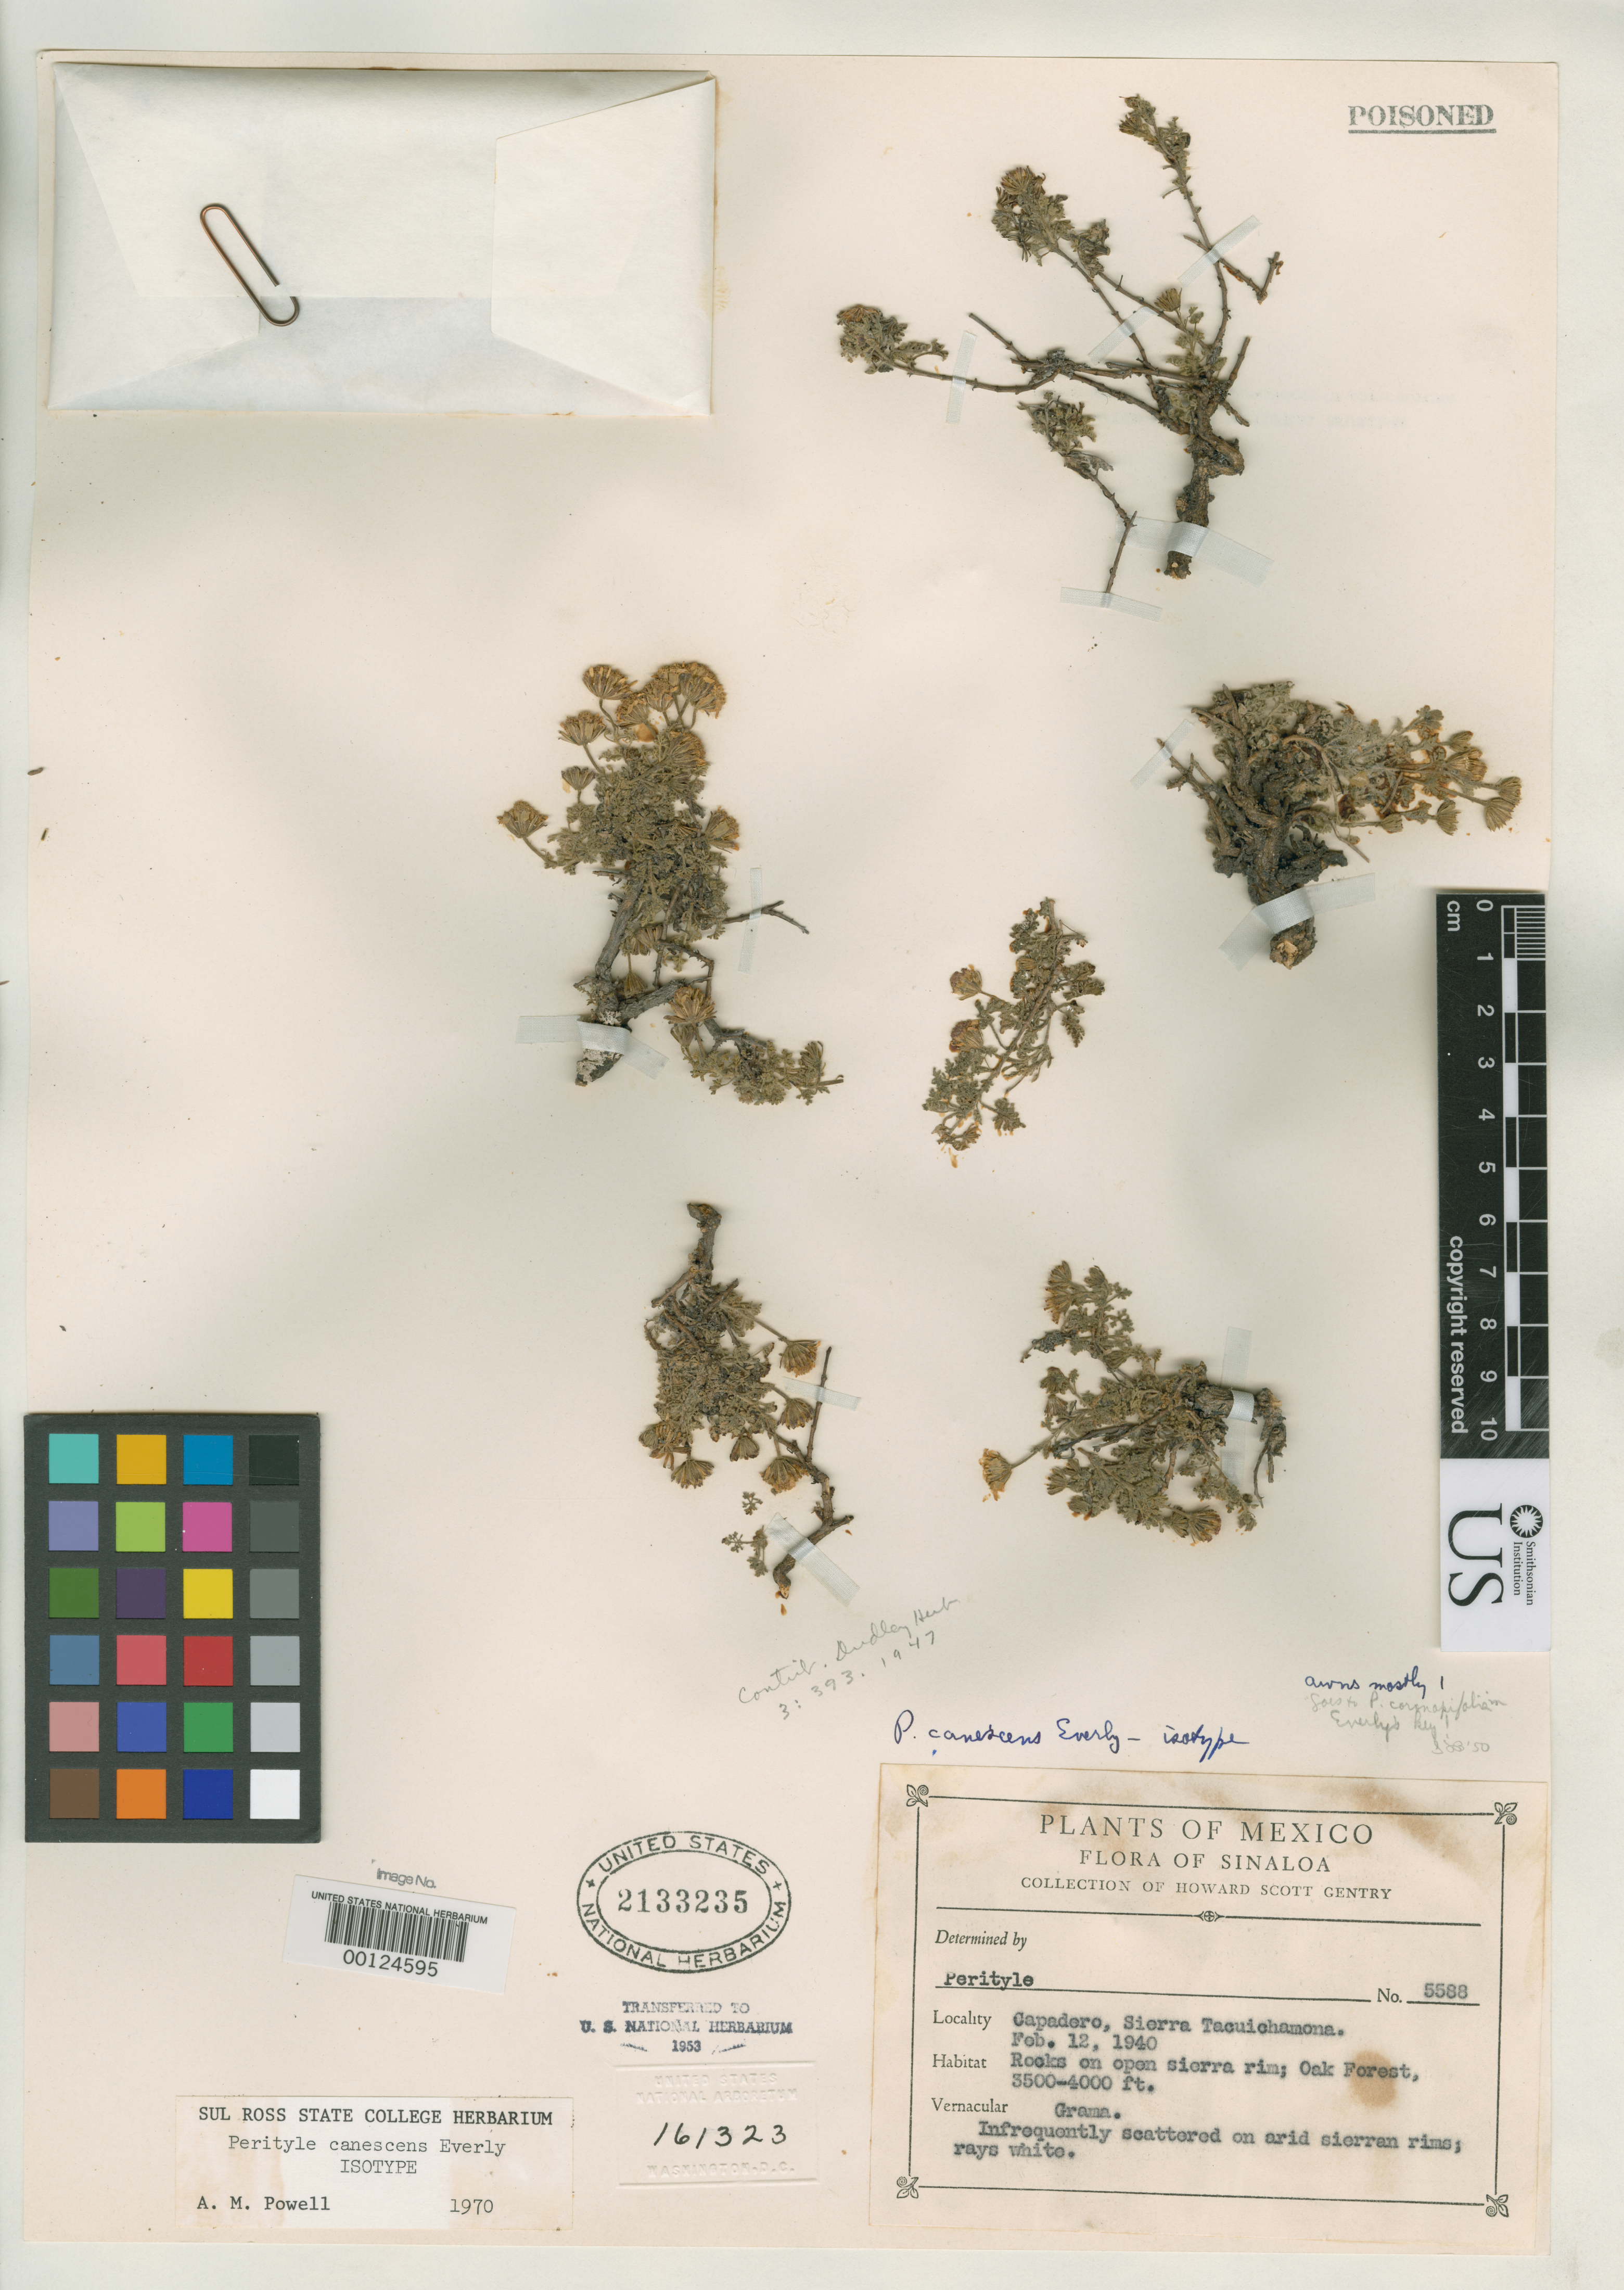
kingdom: Plantae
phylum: Tracheophyta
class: Magnoliopsida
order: Asterales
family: Asteraceae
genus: Perityle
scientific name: Perityle canescens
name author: Everly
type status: Isotype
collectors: H. S. Gentry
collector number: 5588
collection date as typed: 12 Feb 1940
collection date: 1940-02-12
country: Mexico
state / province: Sinaloa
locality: Capadero, Sierra Tacuichamona.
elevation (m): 1067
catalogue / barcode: US 2133235